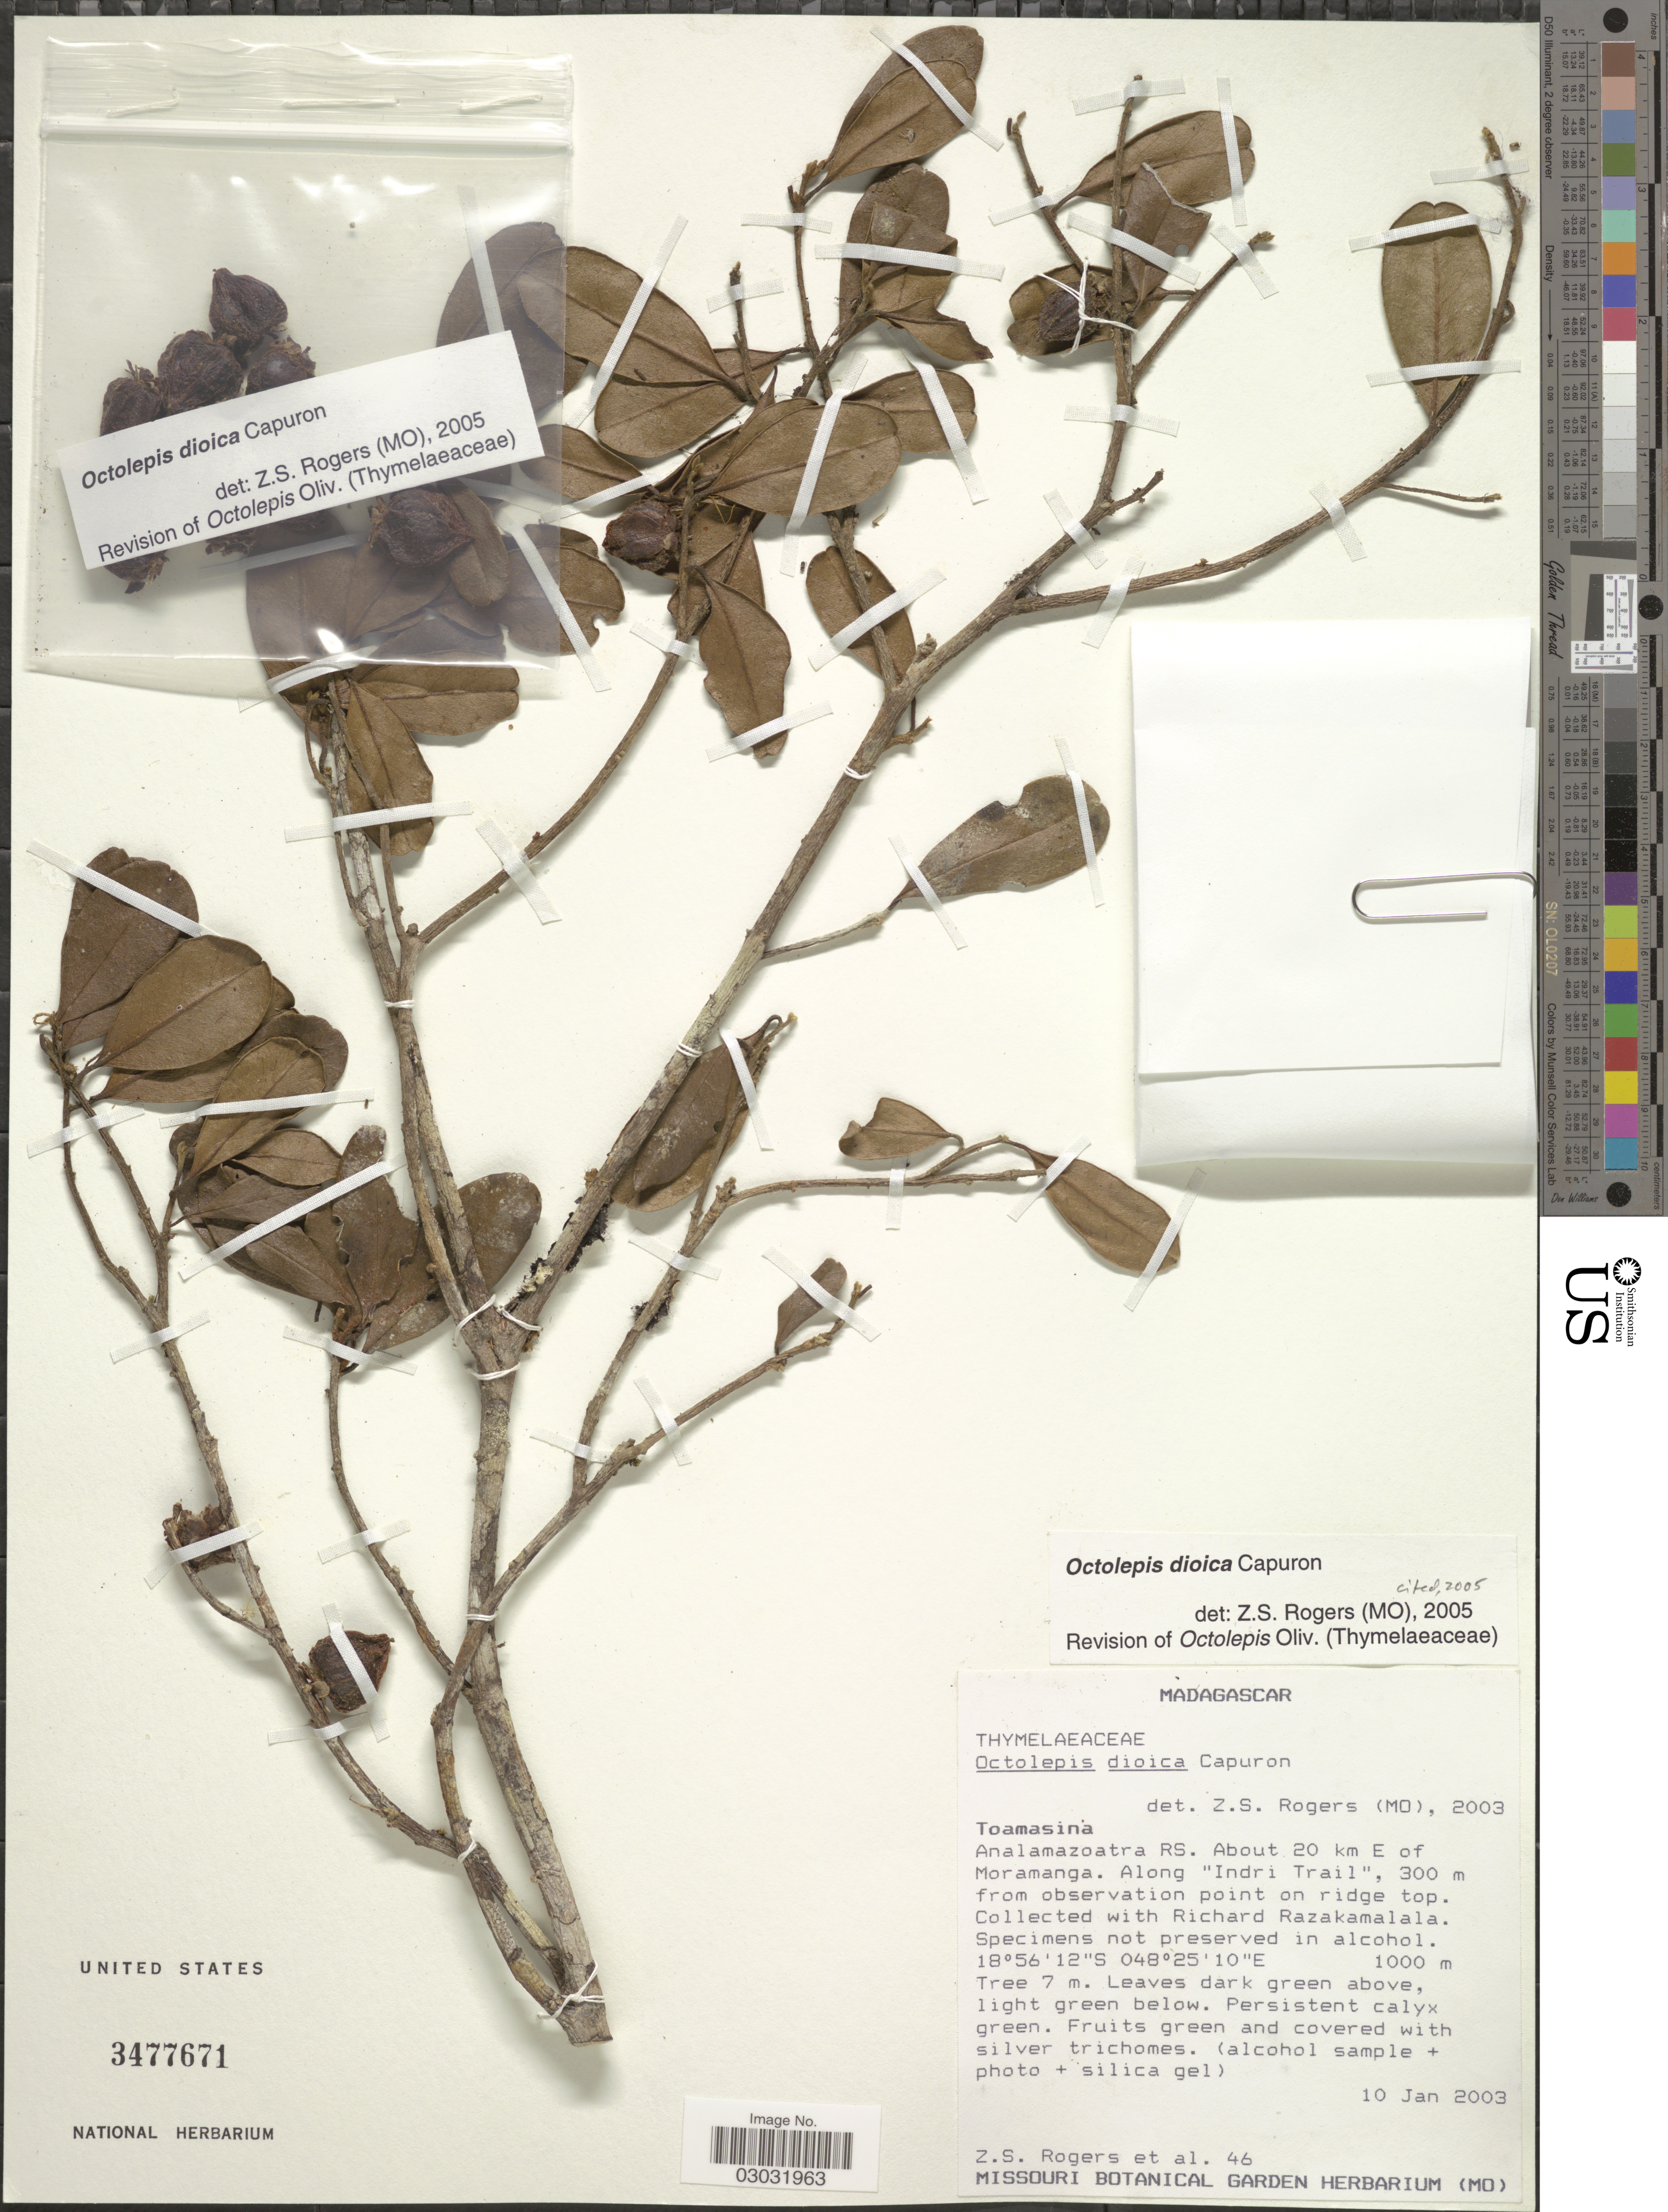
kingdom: Plantae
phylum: Tracheophyta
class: Magnoliopsida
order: Malvales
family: Thymelaeaceae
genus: Octolepis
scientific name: Octolepis dioica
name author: Capuron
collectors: Z. S. Rogers & R. Razakamalala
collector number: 46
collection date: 2003-01-10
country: Madagascar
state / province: Alaotra Mangoro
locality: Analamazoatra RS. About 20 km E of Moramanga. Along "Indri Trail", 300 m from observation point on ridge top.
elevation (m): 1000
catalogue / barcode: US 3477671